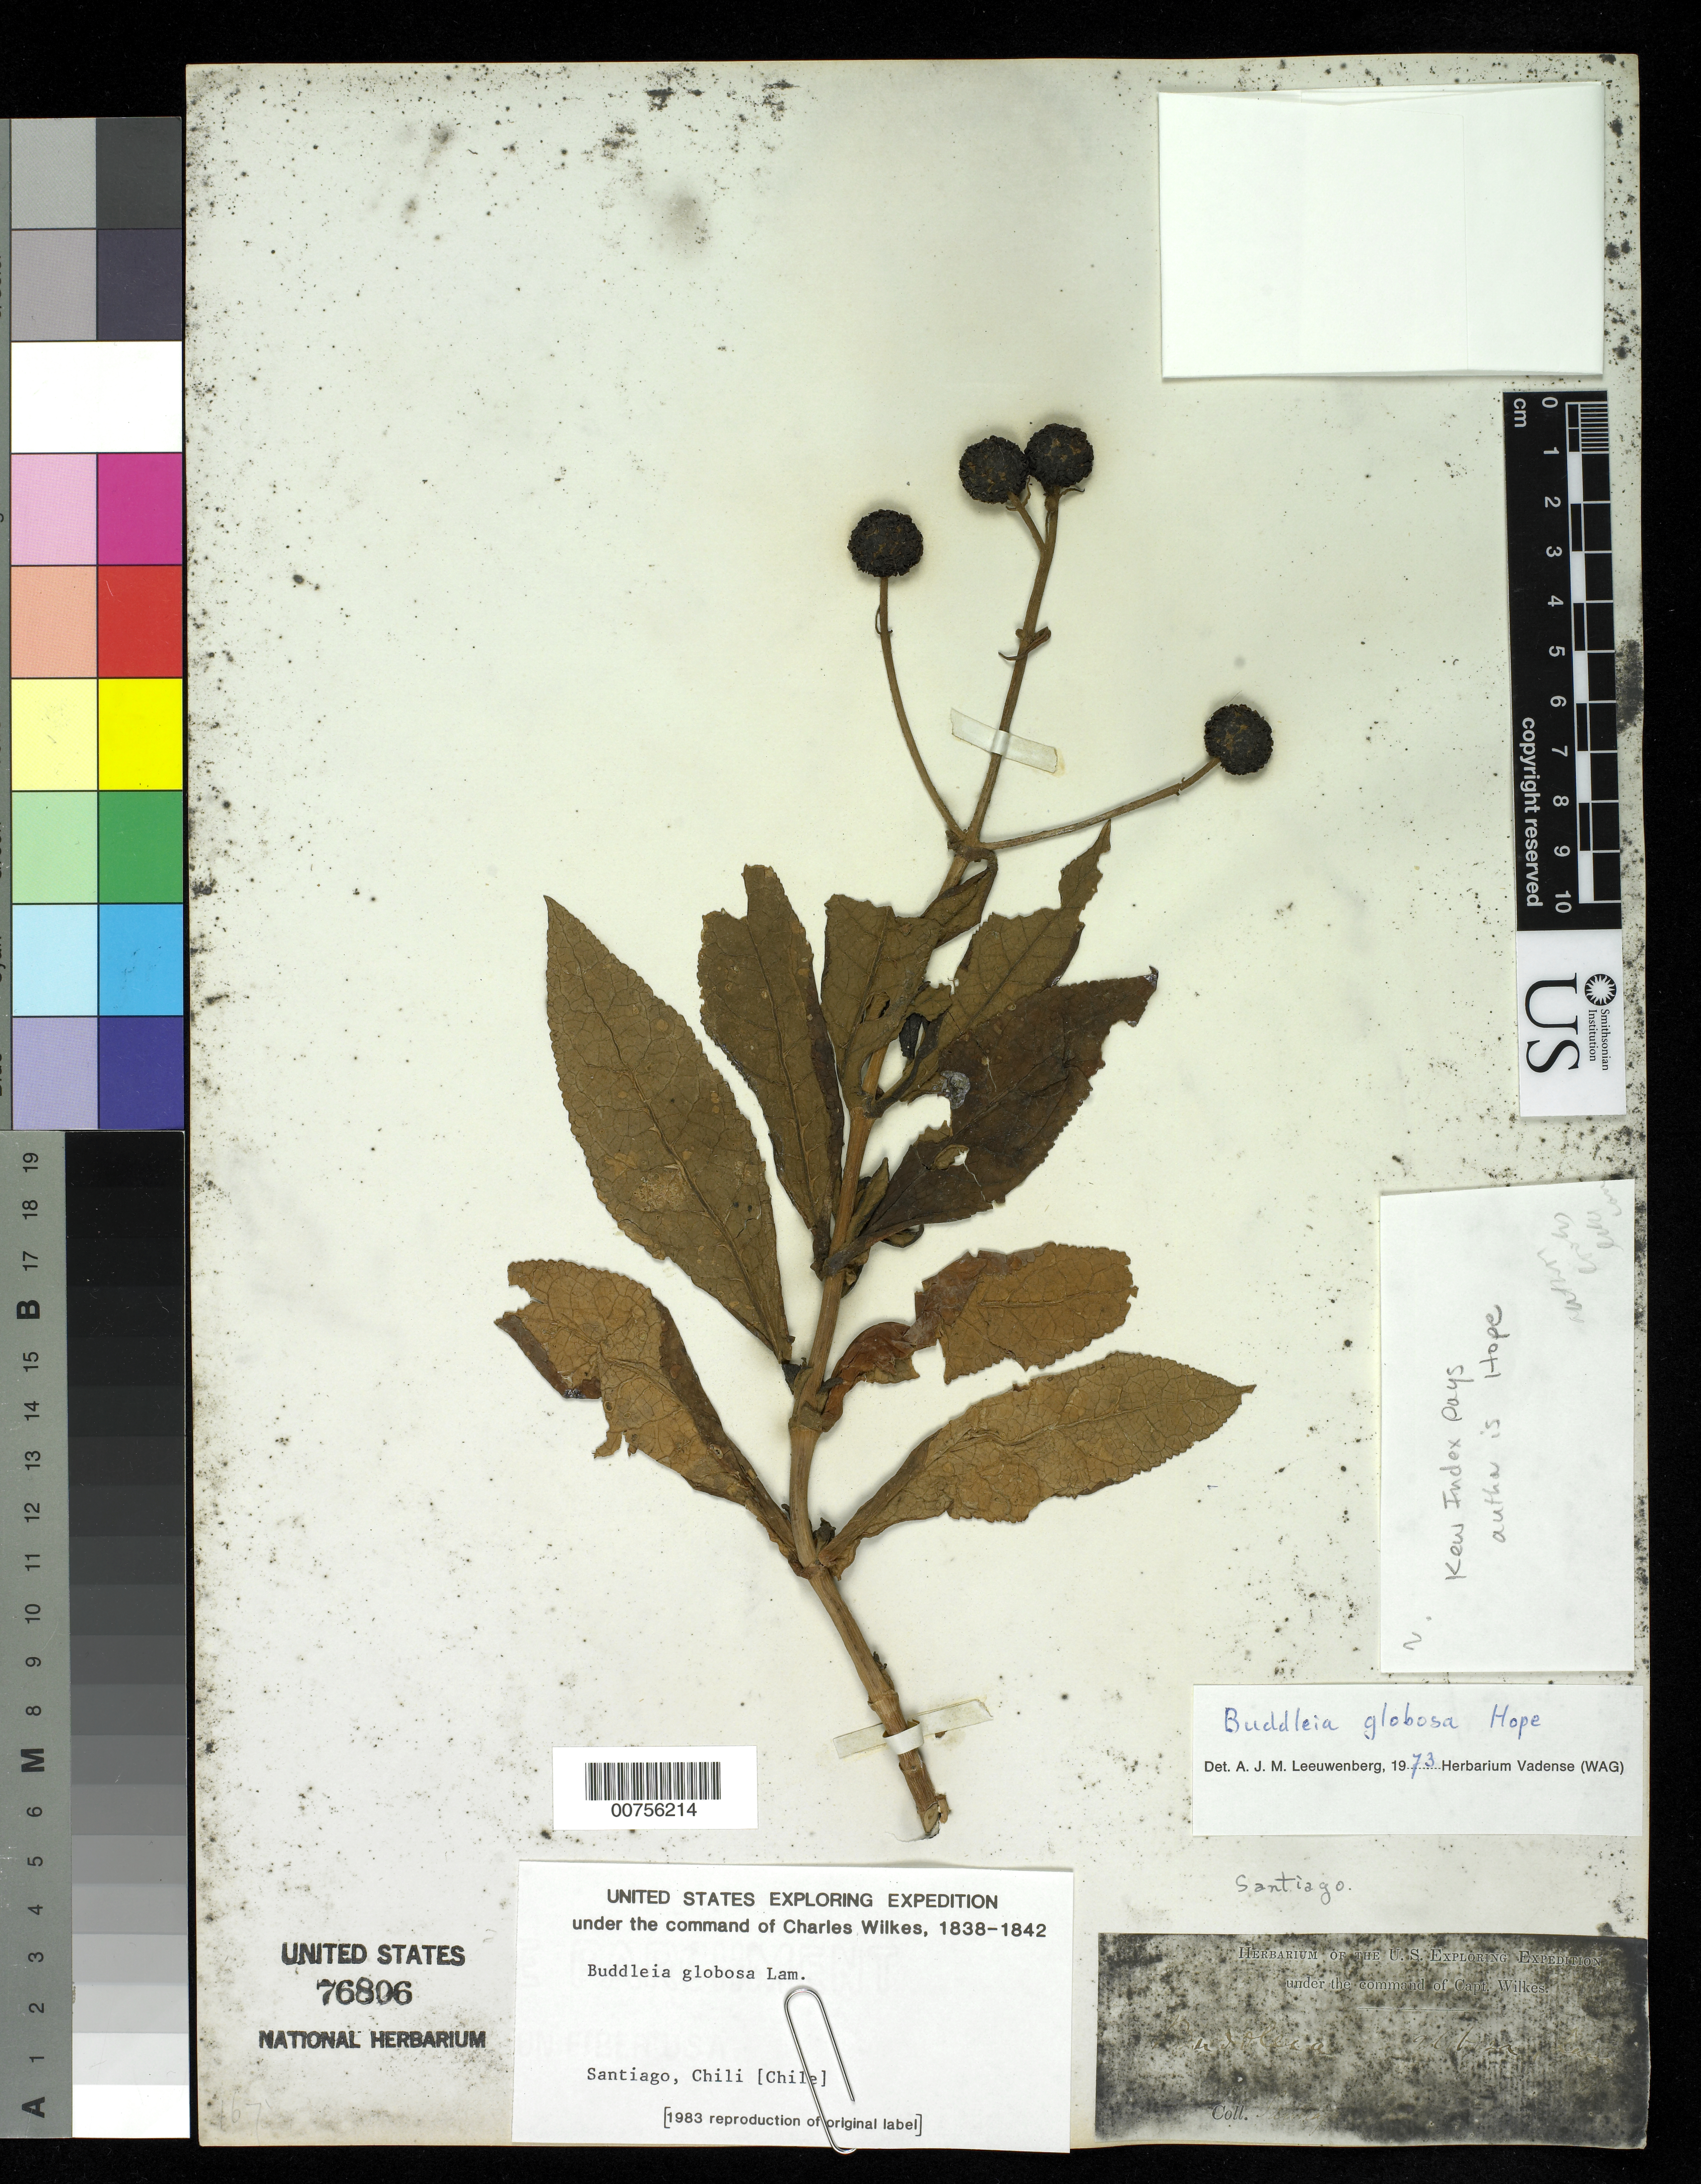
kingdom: Plantae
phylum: Tracheophyta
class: Magnoliopsida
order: Lamiales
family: Scrophulariaceae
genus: Buddleja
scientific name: Buddleja globosa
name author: Hope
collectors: Wilkes Explor. Exped.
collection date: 1838/1842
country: Chile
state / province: Región Metropolitana (RM)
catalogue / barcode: US 76806